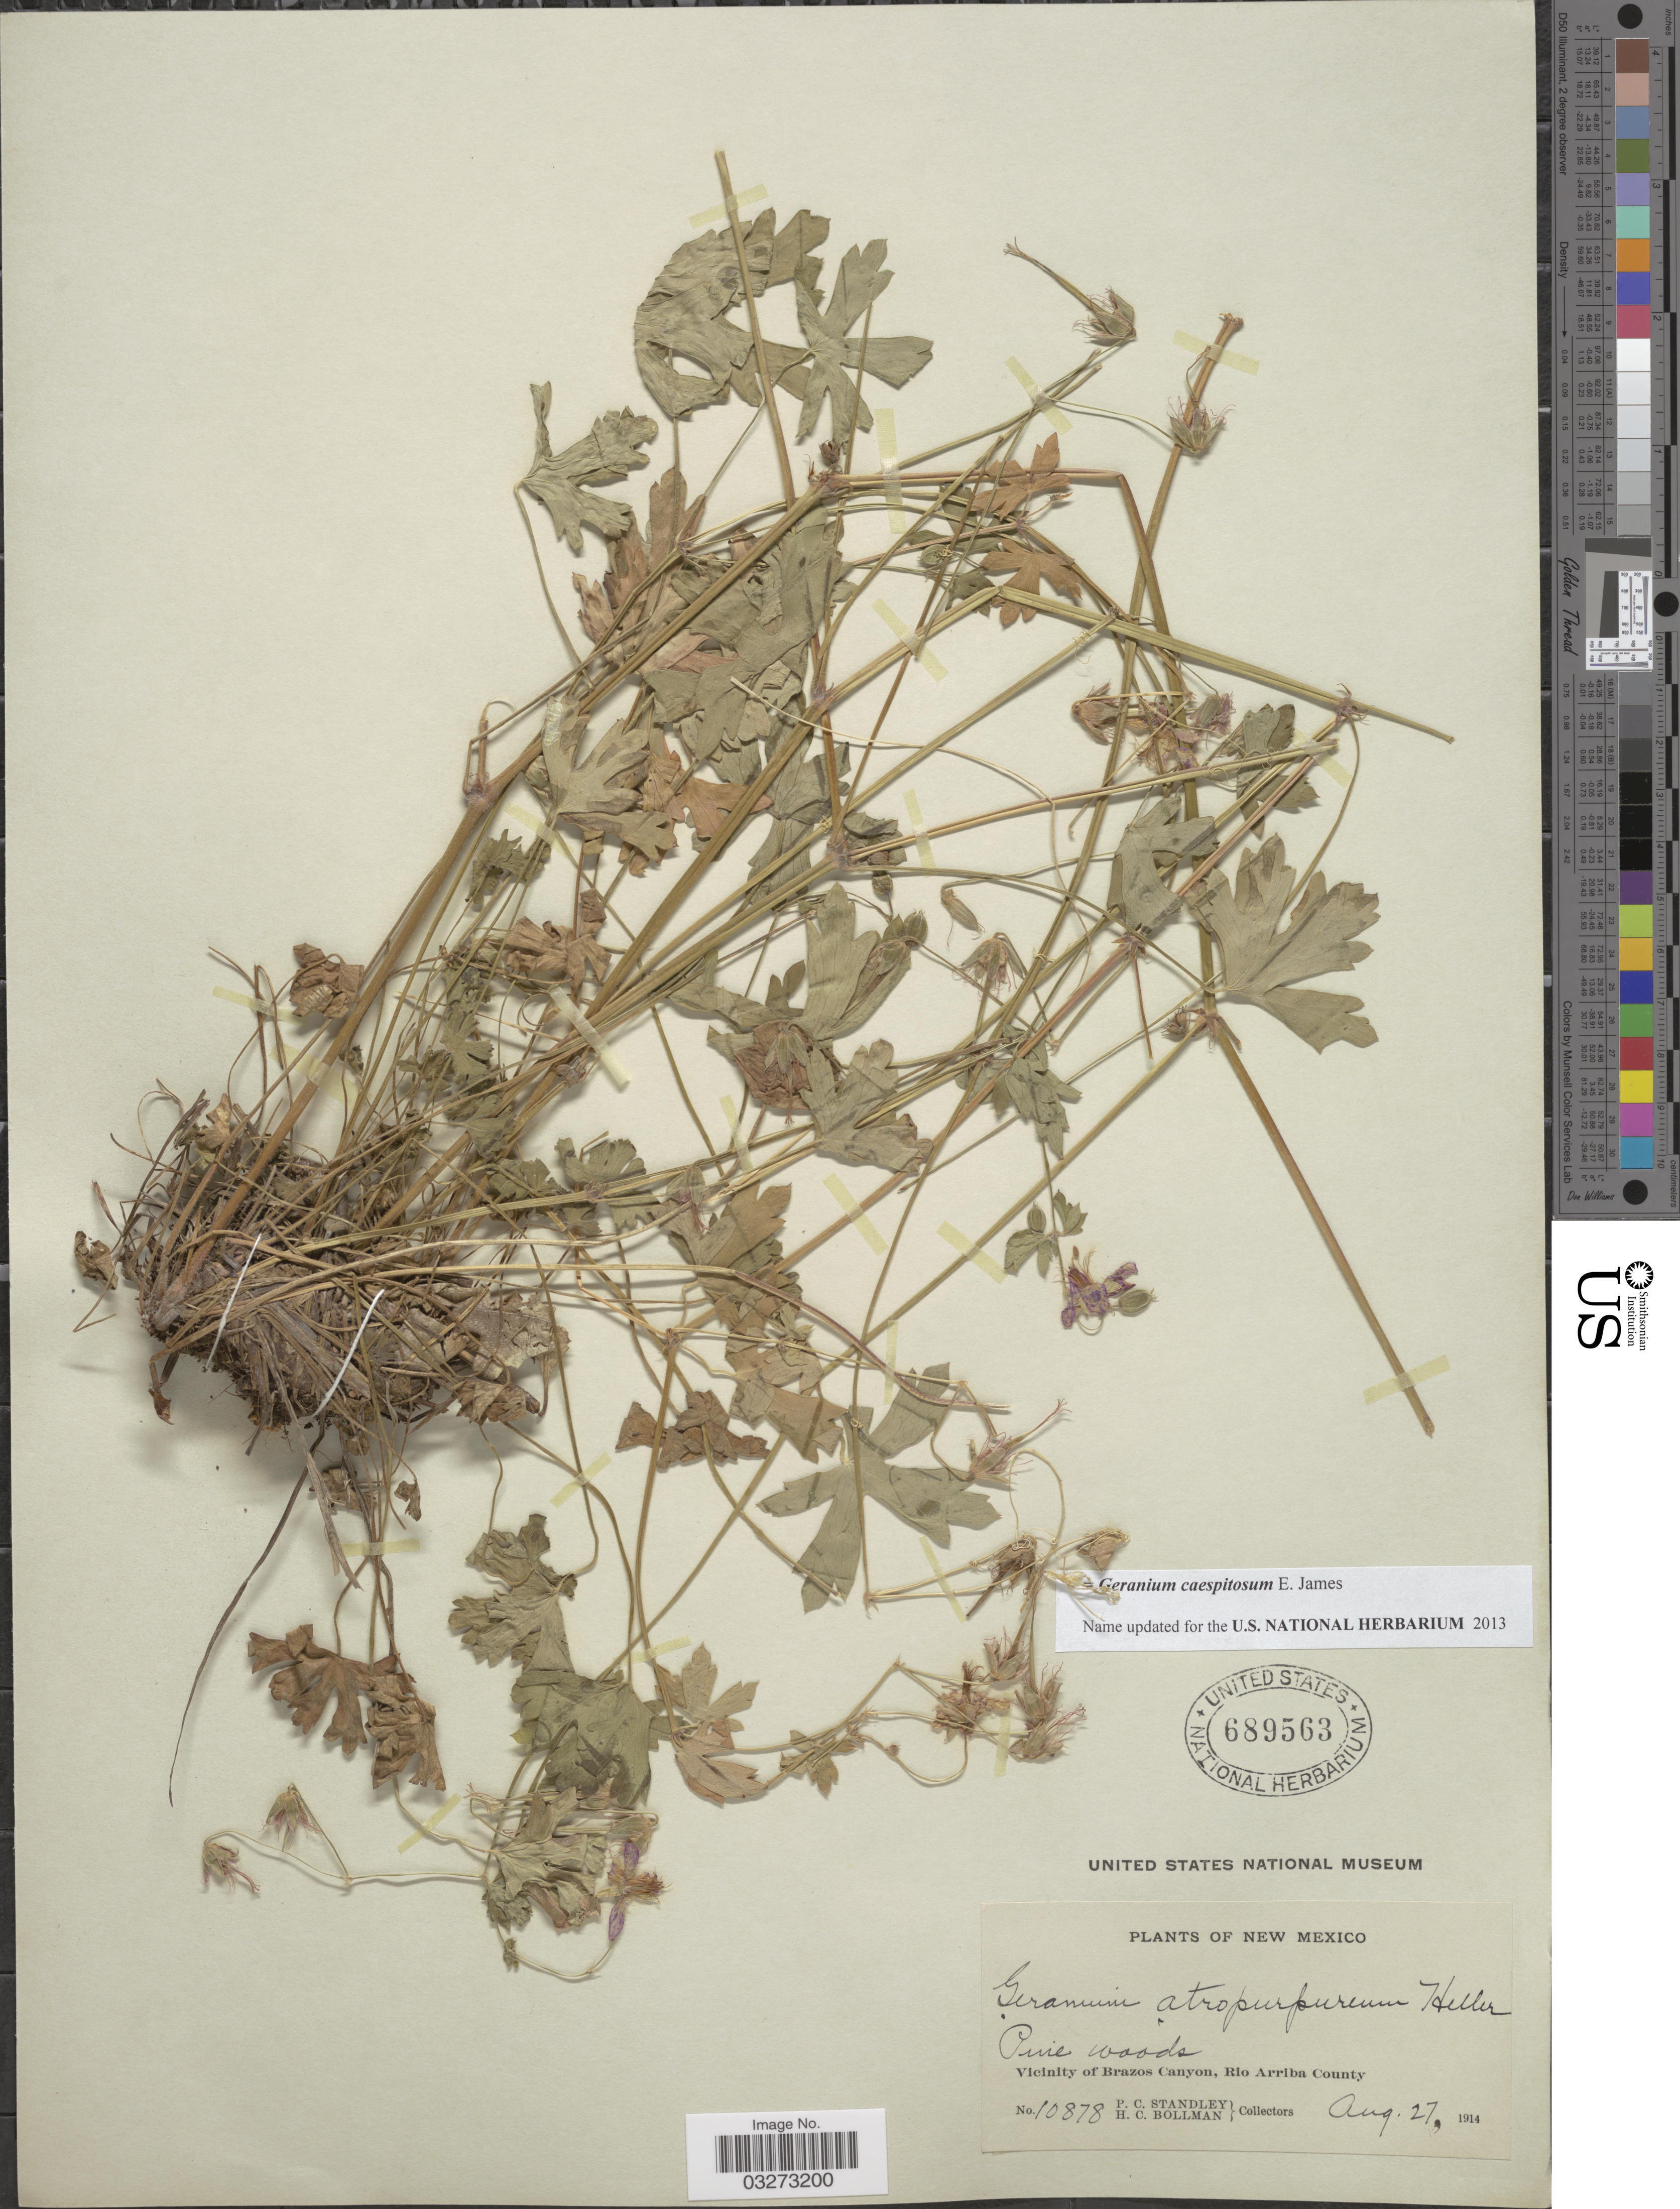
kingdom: Plantae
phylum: Tracheophyta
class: Magnoliopsida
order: Geraniales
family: Geraniaceae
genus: Geranium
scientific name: Geranium caespitosum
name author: E. James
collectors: P. C. Standley & H. C. Bollman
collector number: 10878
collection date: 1914-08-27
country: United States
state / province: New Mexico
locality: Vicinity of Brazos Canyon, Rio Arriba County.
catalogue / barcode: US 689563